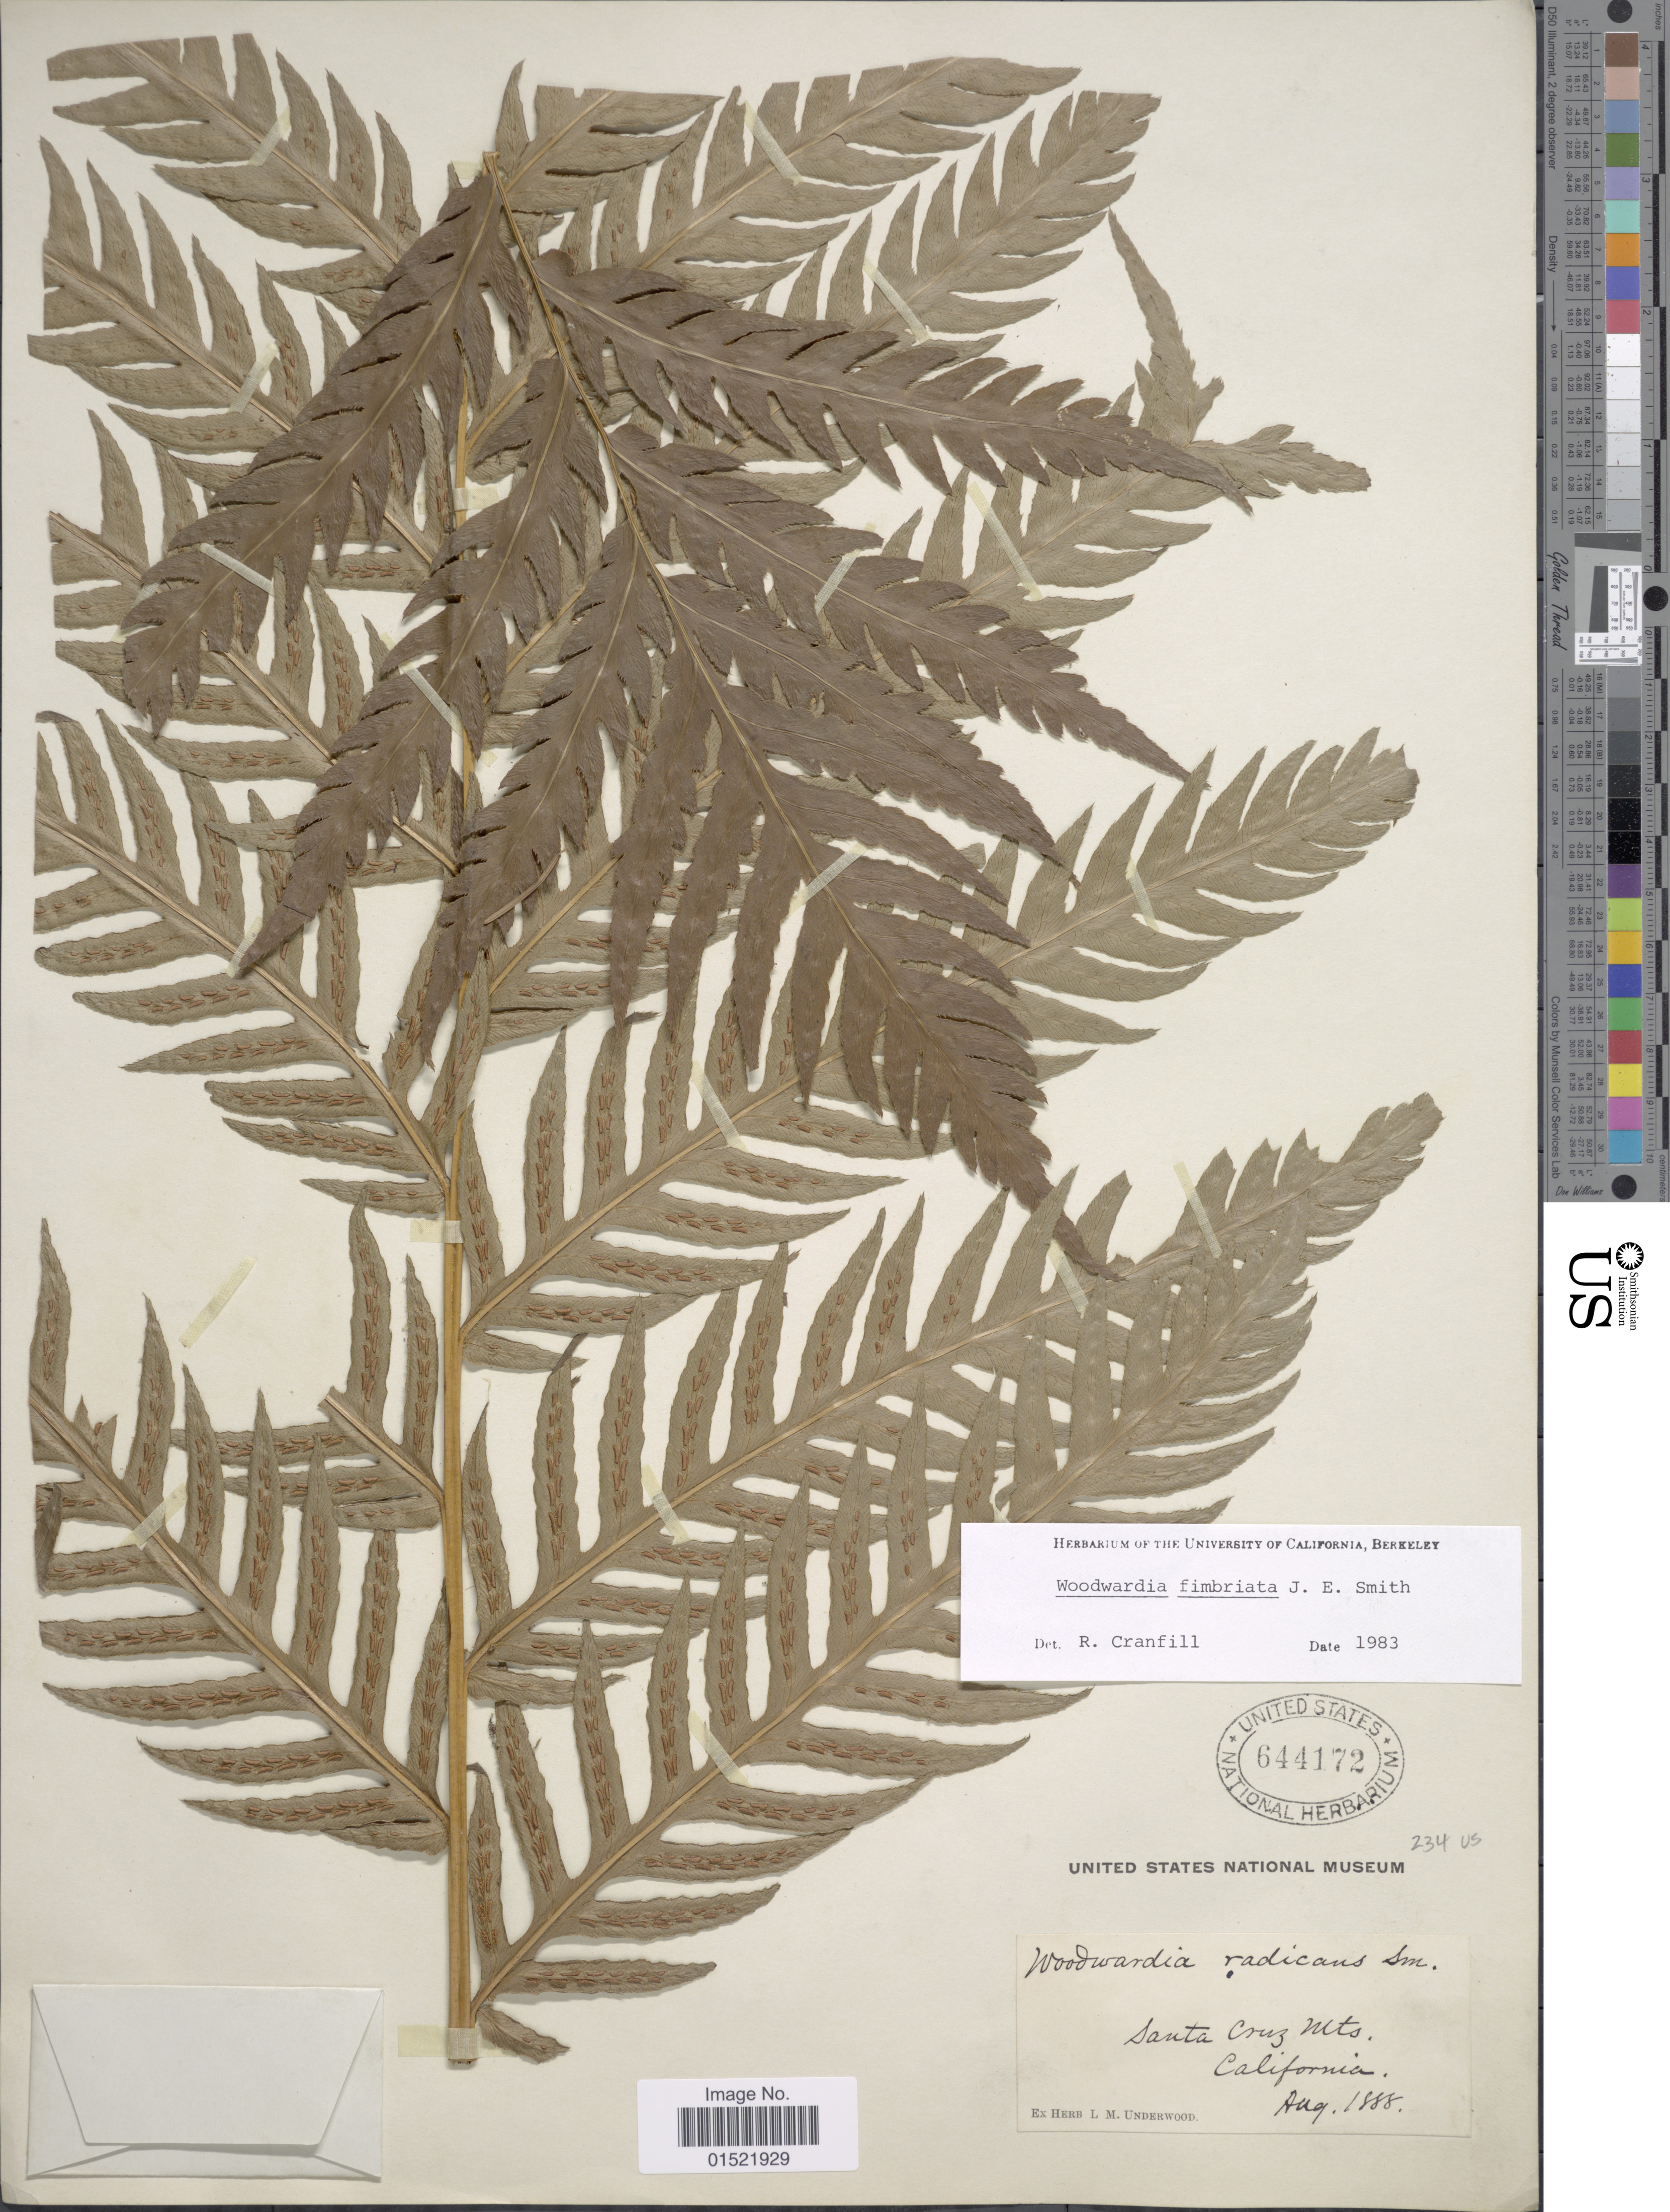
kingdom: Plantae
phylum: Tracheophyta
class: Polypodiopsida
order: Polypodiales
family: Blechnaceae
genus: Woodwardia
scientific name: Woodwardia fimbriata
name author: Sm.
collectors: ex herb. L. M. Underwood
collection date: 1888-08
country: United States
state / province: California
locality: Santa Cruz Mts., California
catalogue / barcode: US 644172